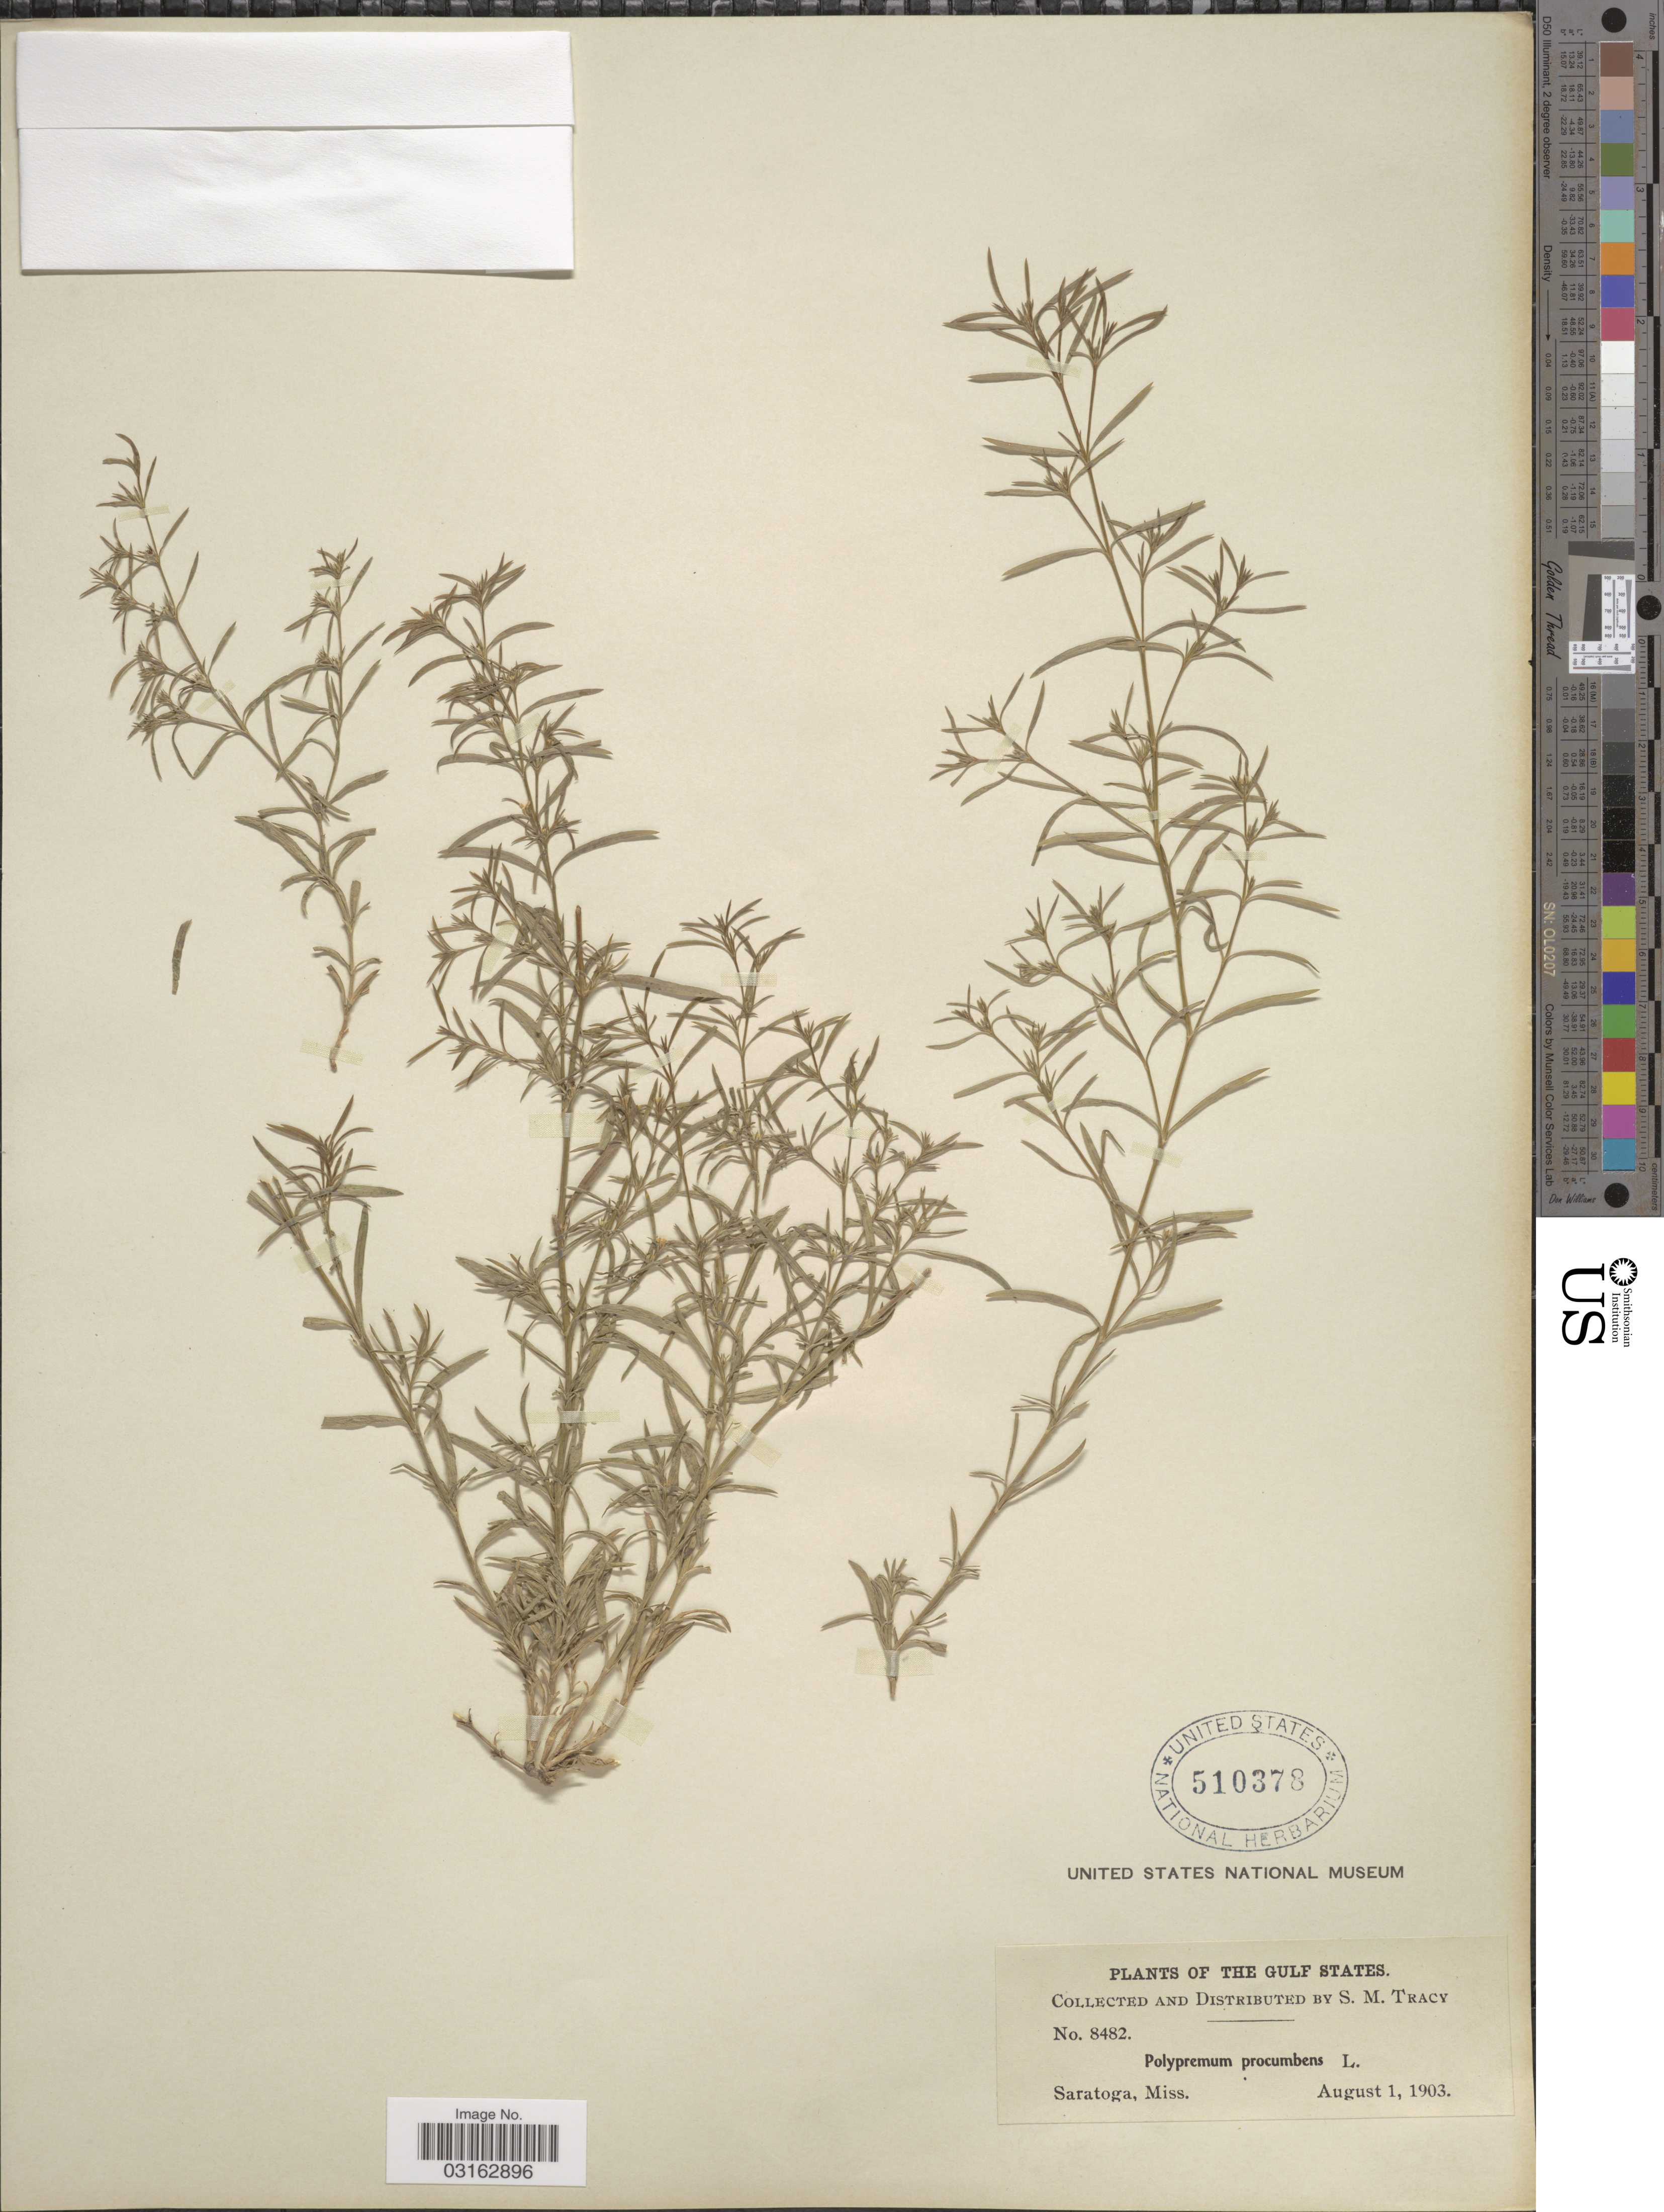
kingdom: Plantae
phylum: Tracheophyta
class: Magnoliopsida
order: Lamiales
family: Tetrachondraceae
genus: Polypremum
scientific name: Polypremum procumbens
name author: L.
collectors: S. M. Tracy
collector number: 8482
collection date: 1903-08-01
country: United States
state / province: Mississippi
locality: The Gulf States. Saratoga.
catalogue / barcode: US 510378